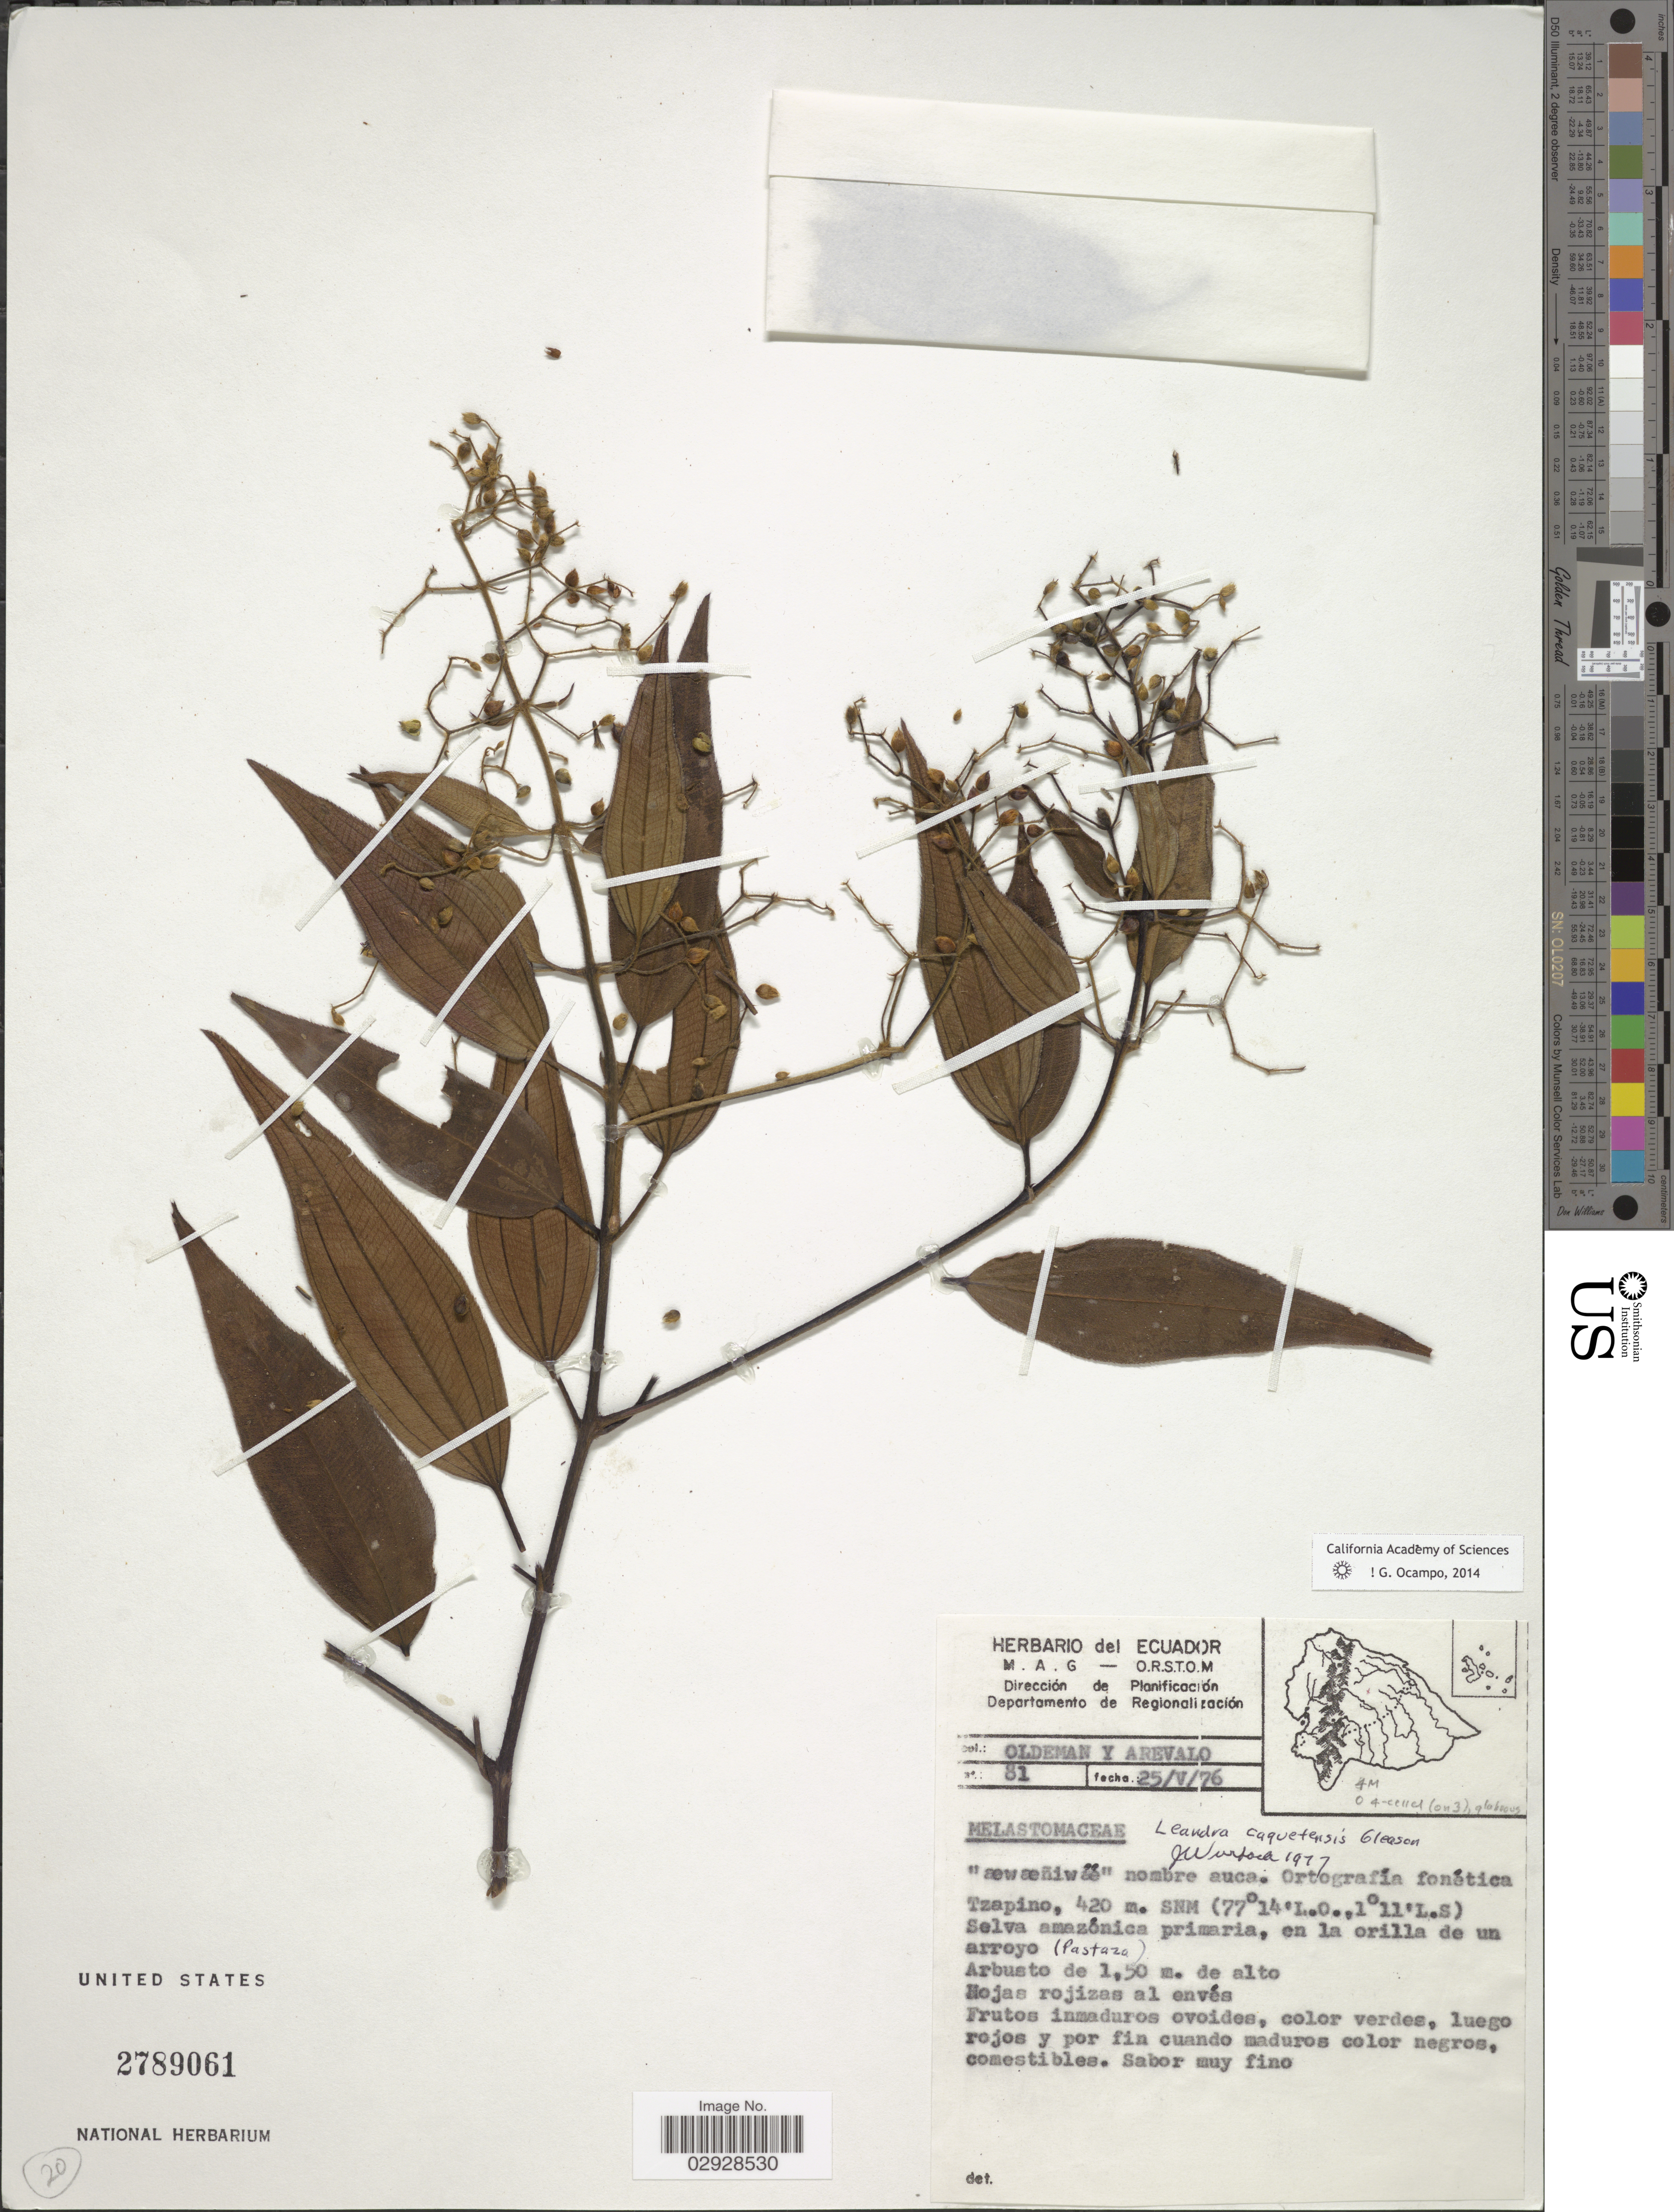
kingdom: Plantae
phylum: Tracheophyta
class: Magnoliopsida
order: Myrtales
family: Melastomataceae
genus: Leandra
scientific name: Leandra caquetensis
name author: Gleason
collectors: -- Oldeman & -. Arevalo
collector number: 81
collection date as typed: Transcribed d/m/y: 25/5/76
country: Ecuador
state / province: Pastaza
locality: Ortografía fonética Tzapino, SNM. Selva ama'zonica primaria, en la orilla de un arroyo.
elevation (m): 420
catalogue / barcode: US 2789061